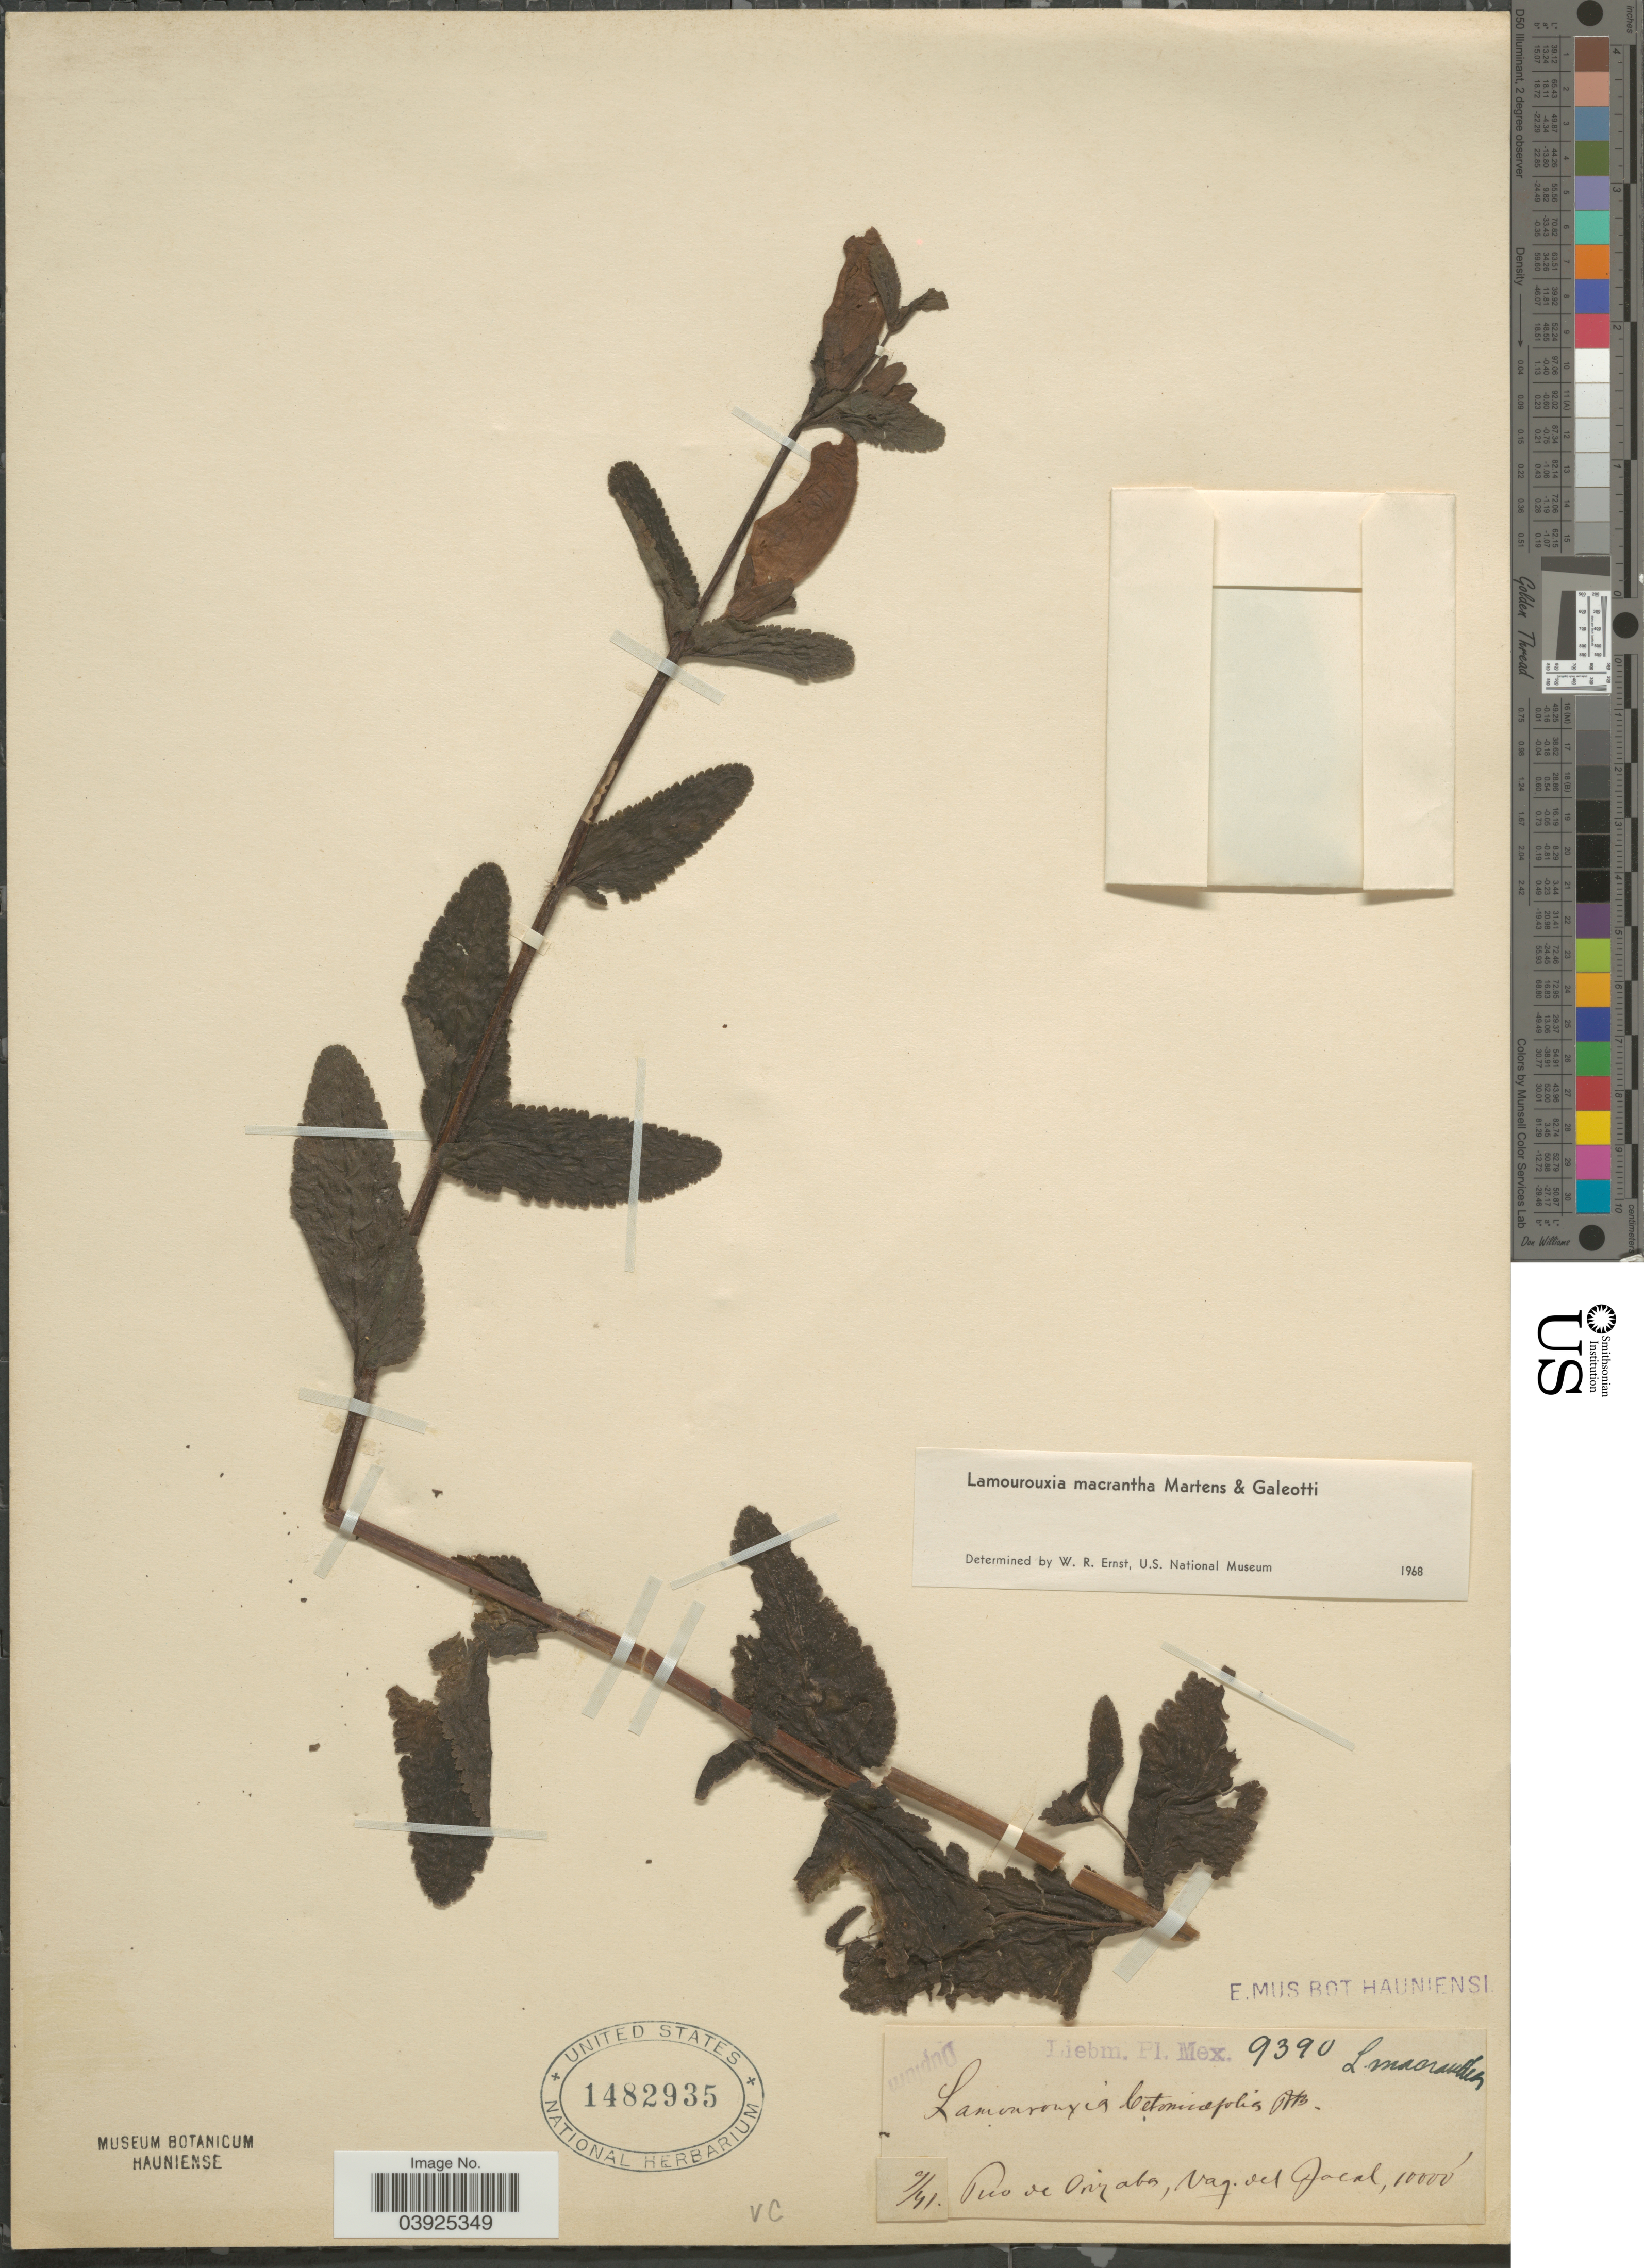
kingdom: Plantae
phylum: Tracheophyta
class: Magnoliopsida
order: Lamiales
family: Orobanchaceae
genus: Lamourouxia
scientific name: Lamourouxia macrantha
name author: M. Martens & Galeotti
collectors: Liebm.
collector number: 9390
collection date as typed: Transcribed d/m/y: /9/41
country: Mexico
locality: Rio de Orizaba, Vag. del Jacal.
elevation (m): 3048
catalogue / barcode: US 1482935